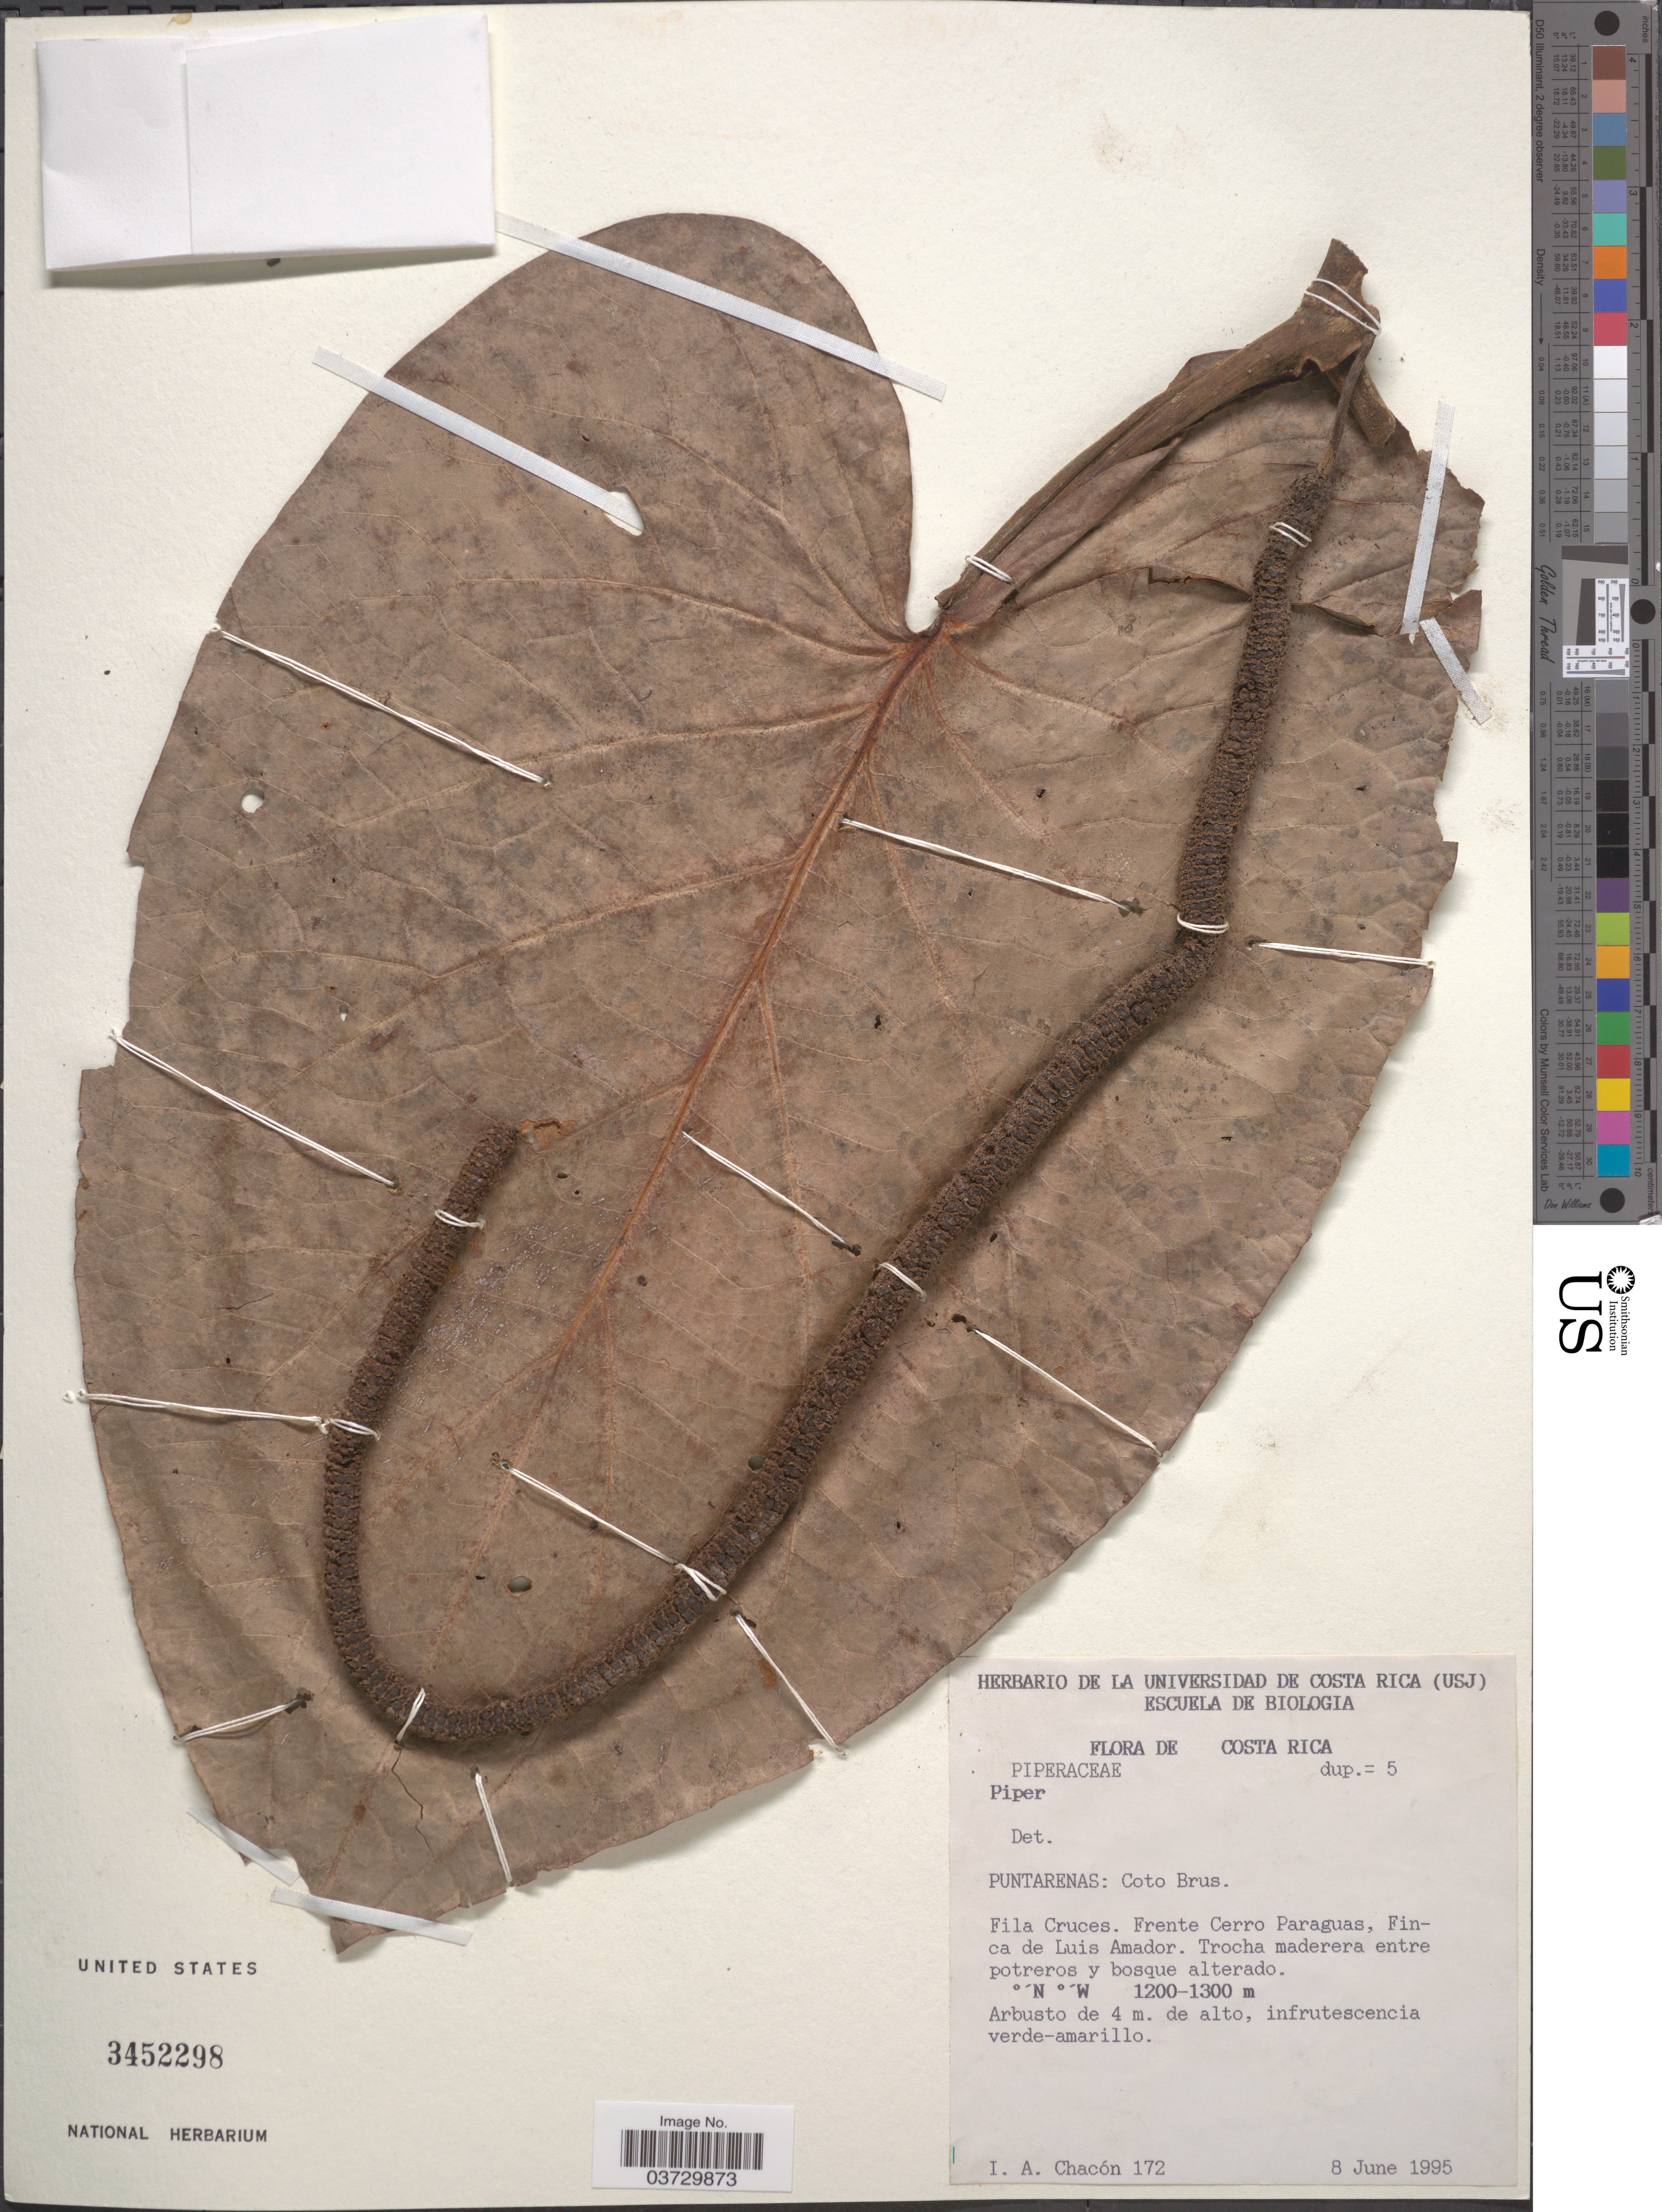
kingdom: Plantae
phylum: Tracheophyta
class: Magnoliopsida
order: Piperales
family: Piperaceae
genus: Piper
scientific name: Piper sp.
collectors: I. Chacón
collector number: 172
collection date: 1995-06-08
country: Costa Rica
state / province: Puntarenas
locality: Coto Brus. Fila Cruces. Frente Cerro Paraguas, Finca de Luis Amador. Trocha maderera entre potreros y bosque alterado.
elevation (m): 1200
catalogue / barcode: US 3452298